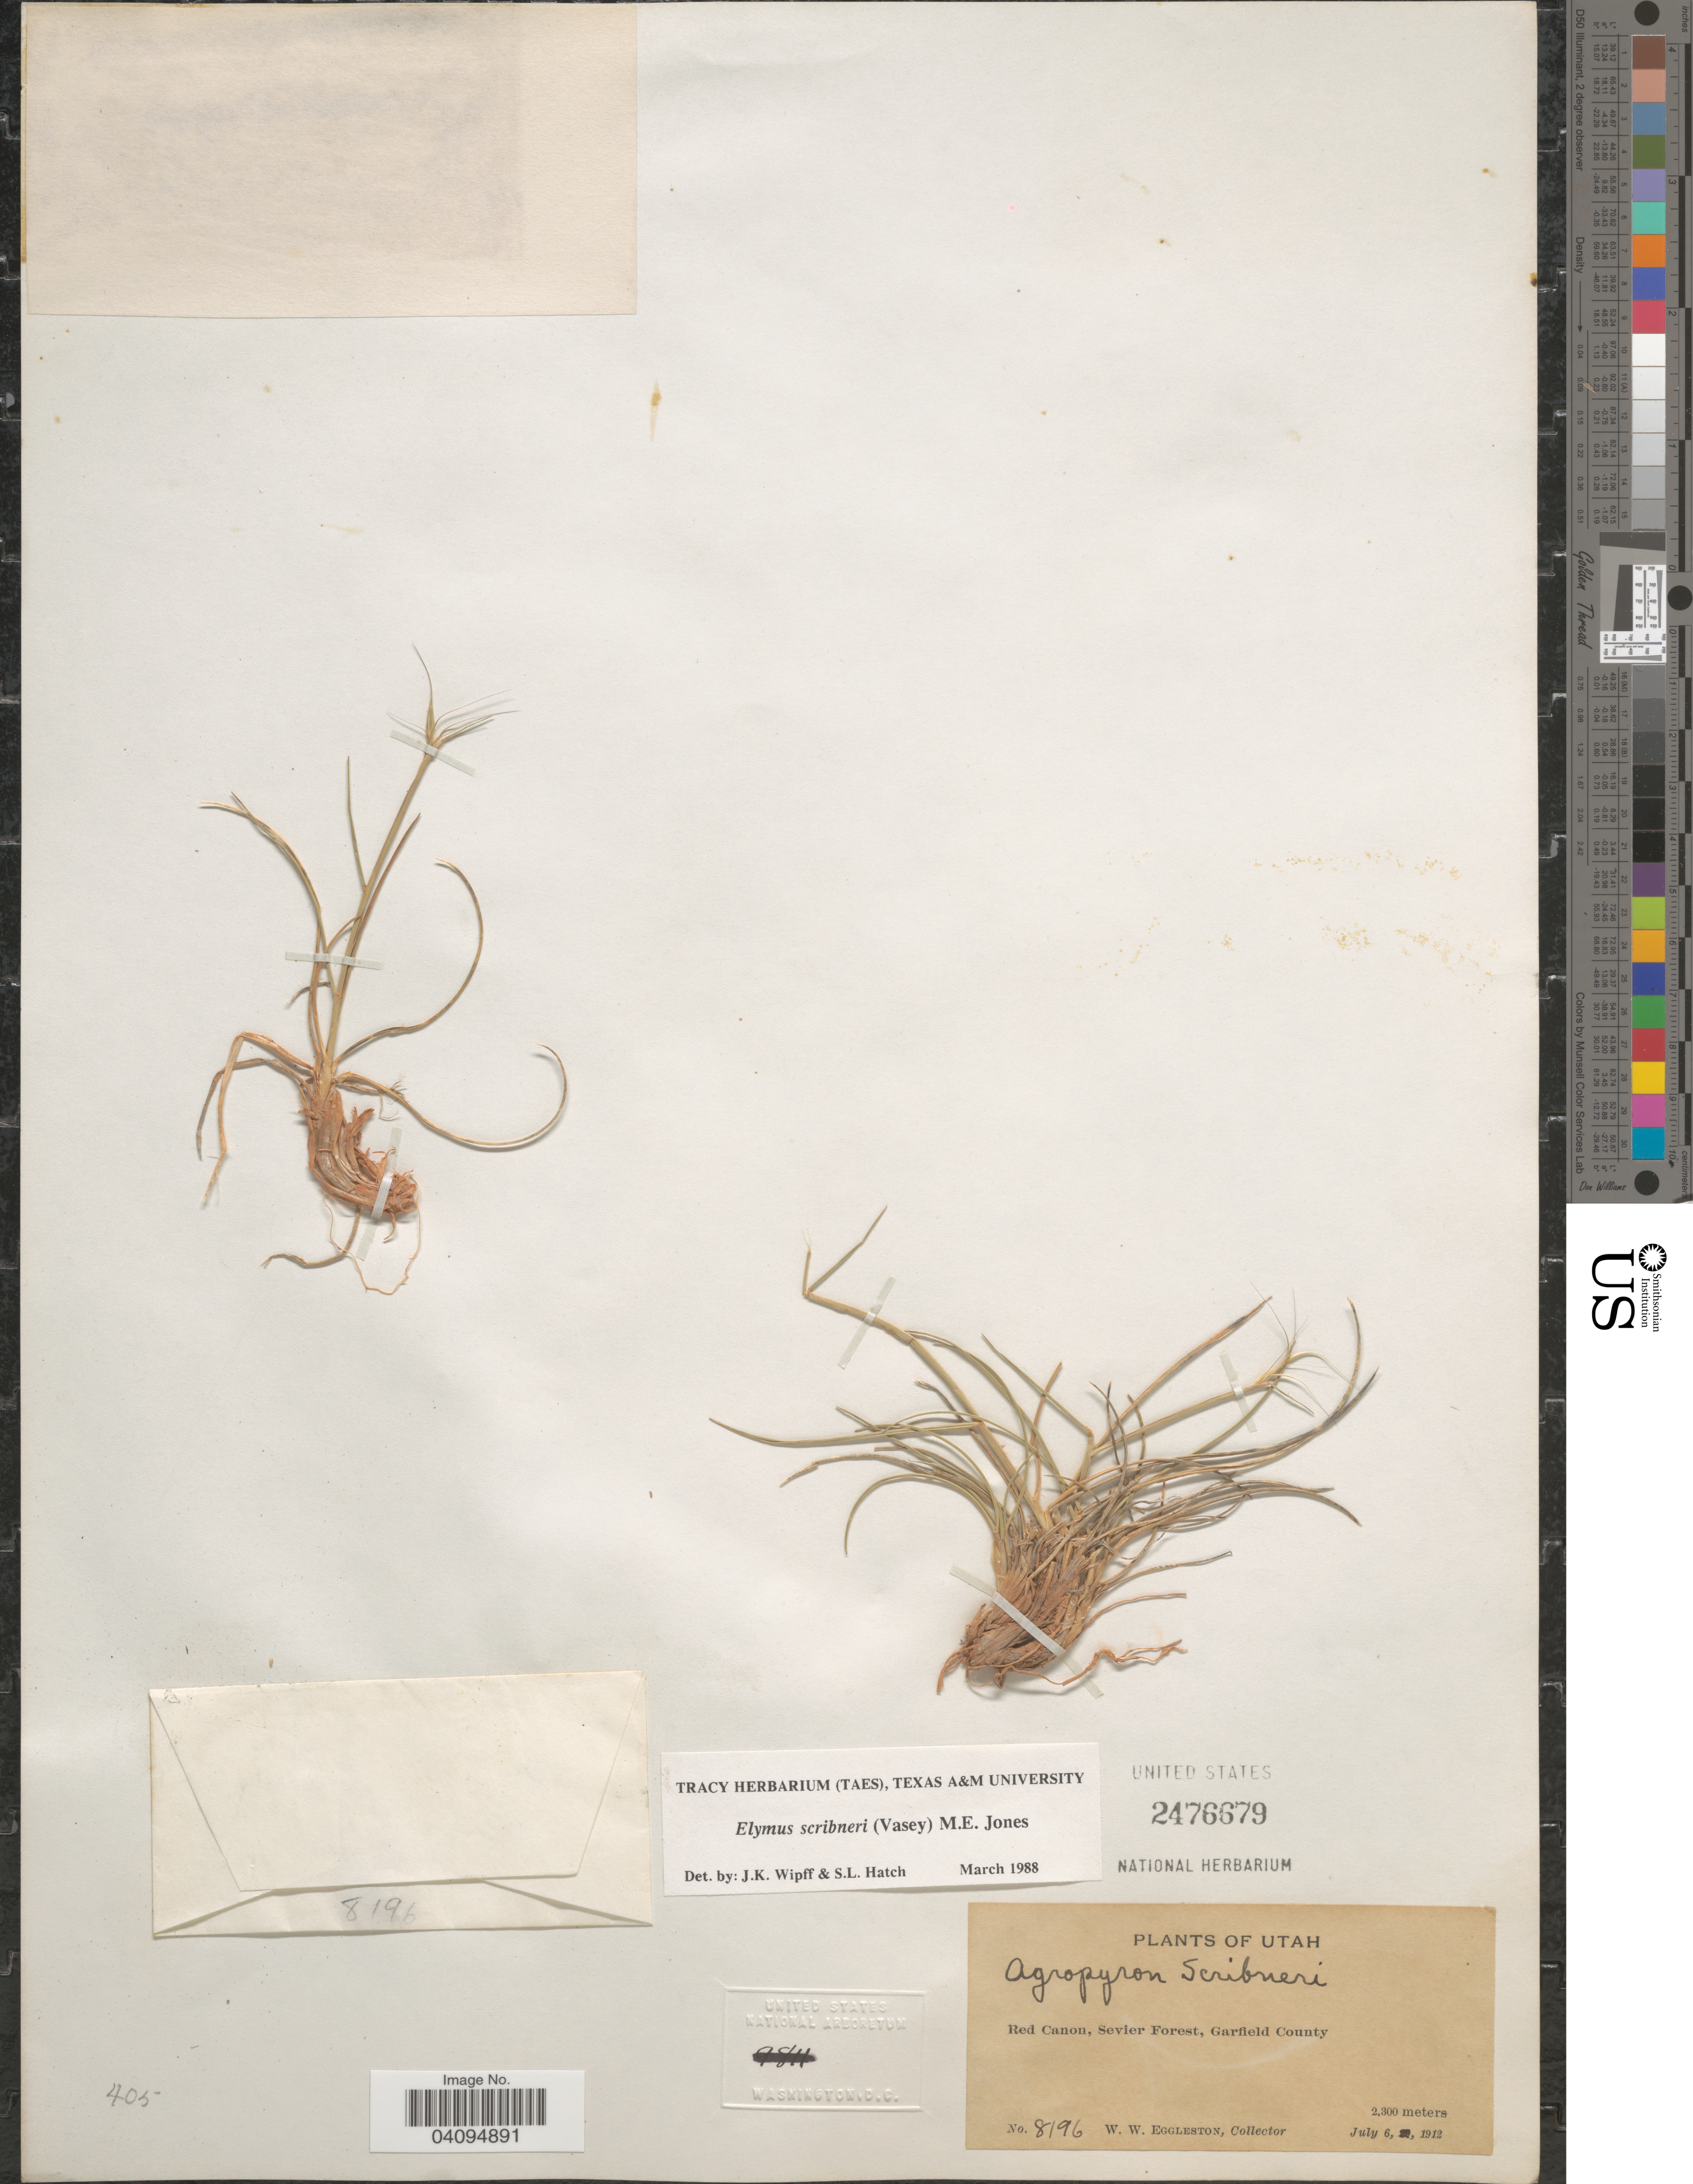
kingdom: Plantae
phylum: Tracheophyta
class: Liliopsida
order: Poales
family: Poaceae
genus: Elymus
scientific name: Elymus scribneri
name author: (Vasey) M.E. Jones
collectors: W. W. Eggleston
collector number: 8196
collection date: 1912-07-06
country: United States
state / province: Utah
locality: Red Canon, Sevier Forest, Garfield County.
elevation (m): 2300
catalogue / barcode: US 2476679